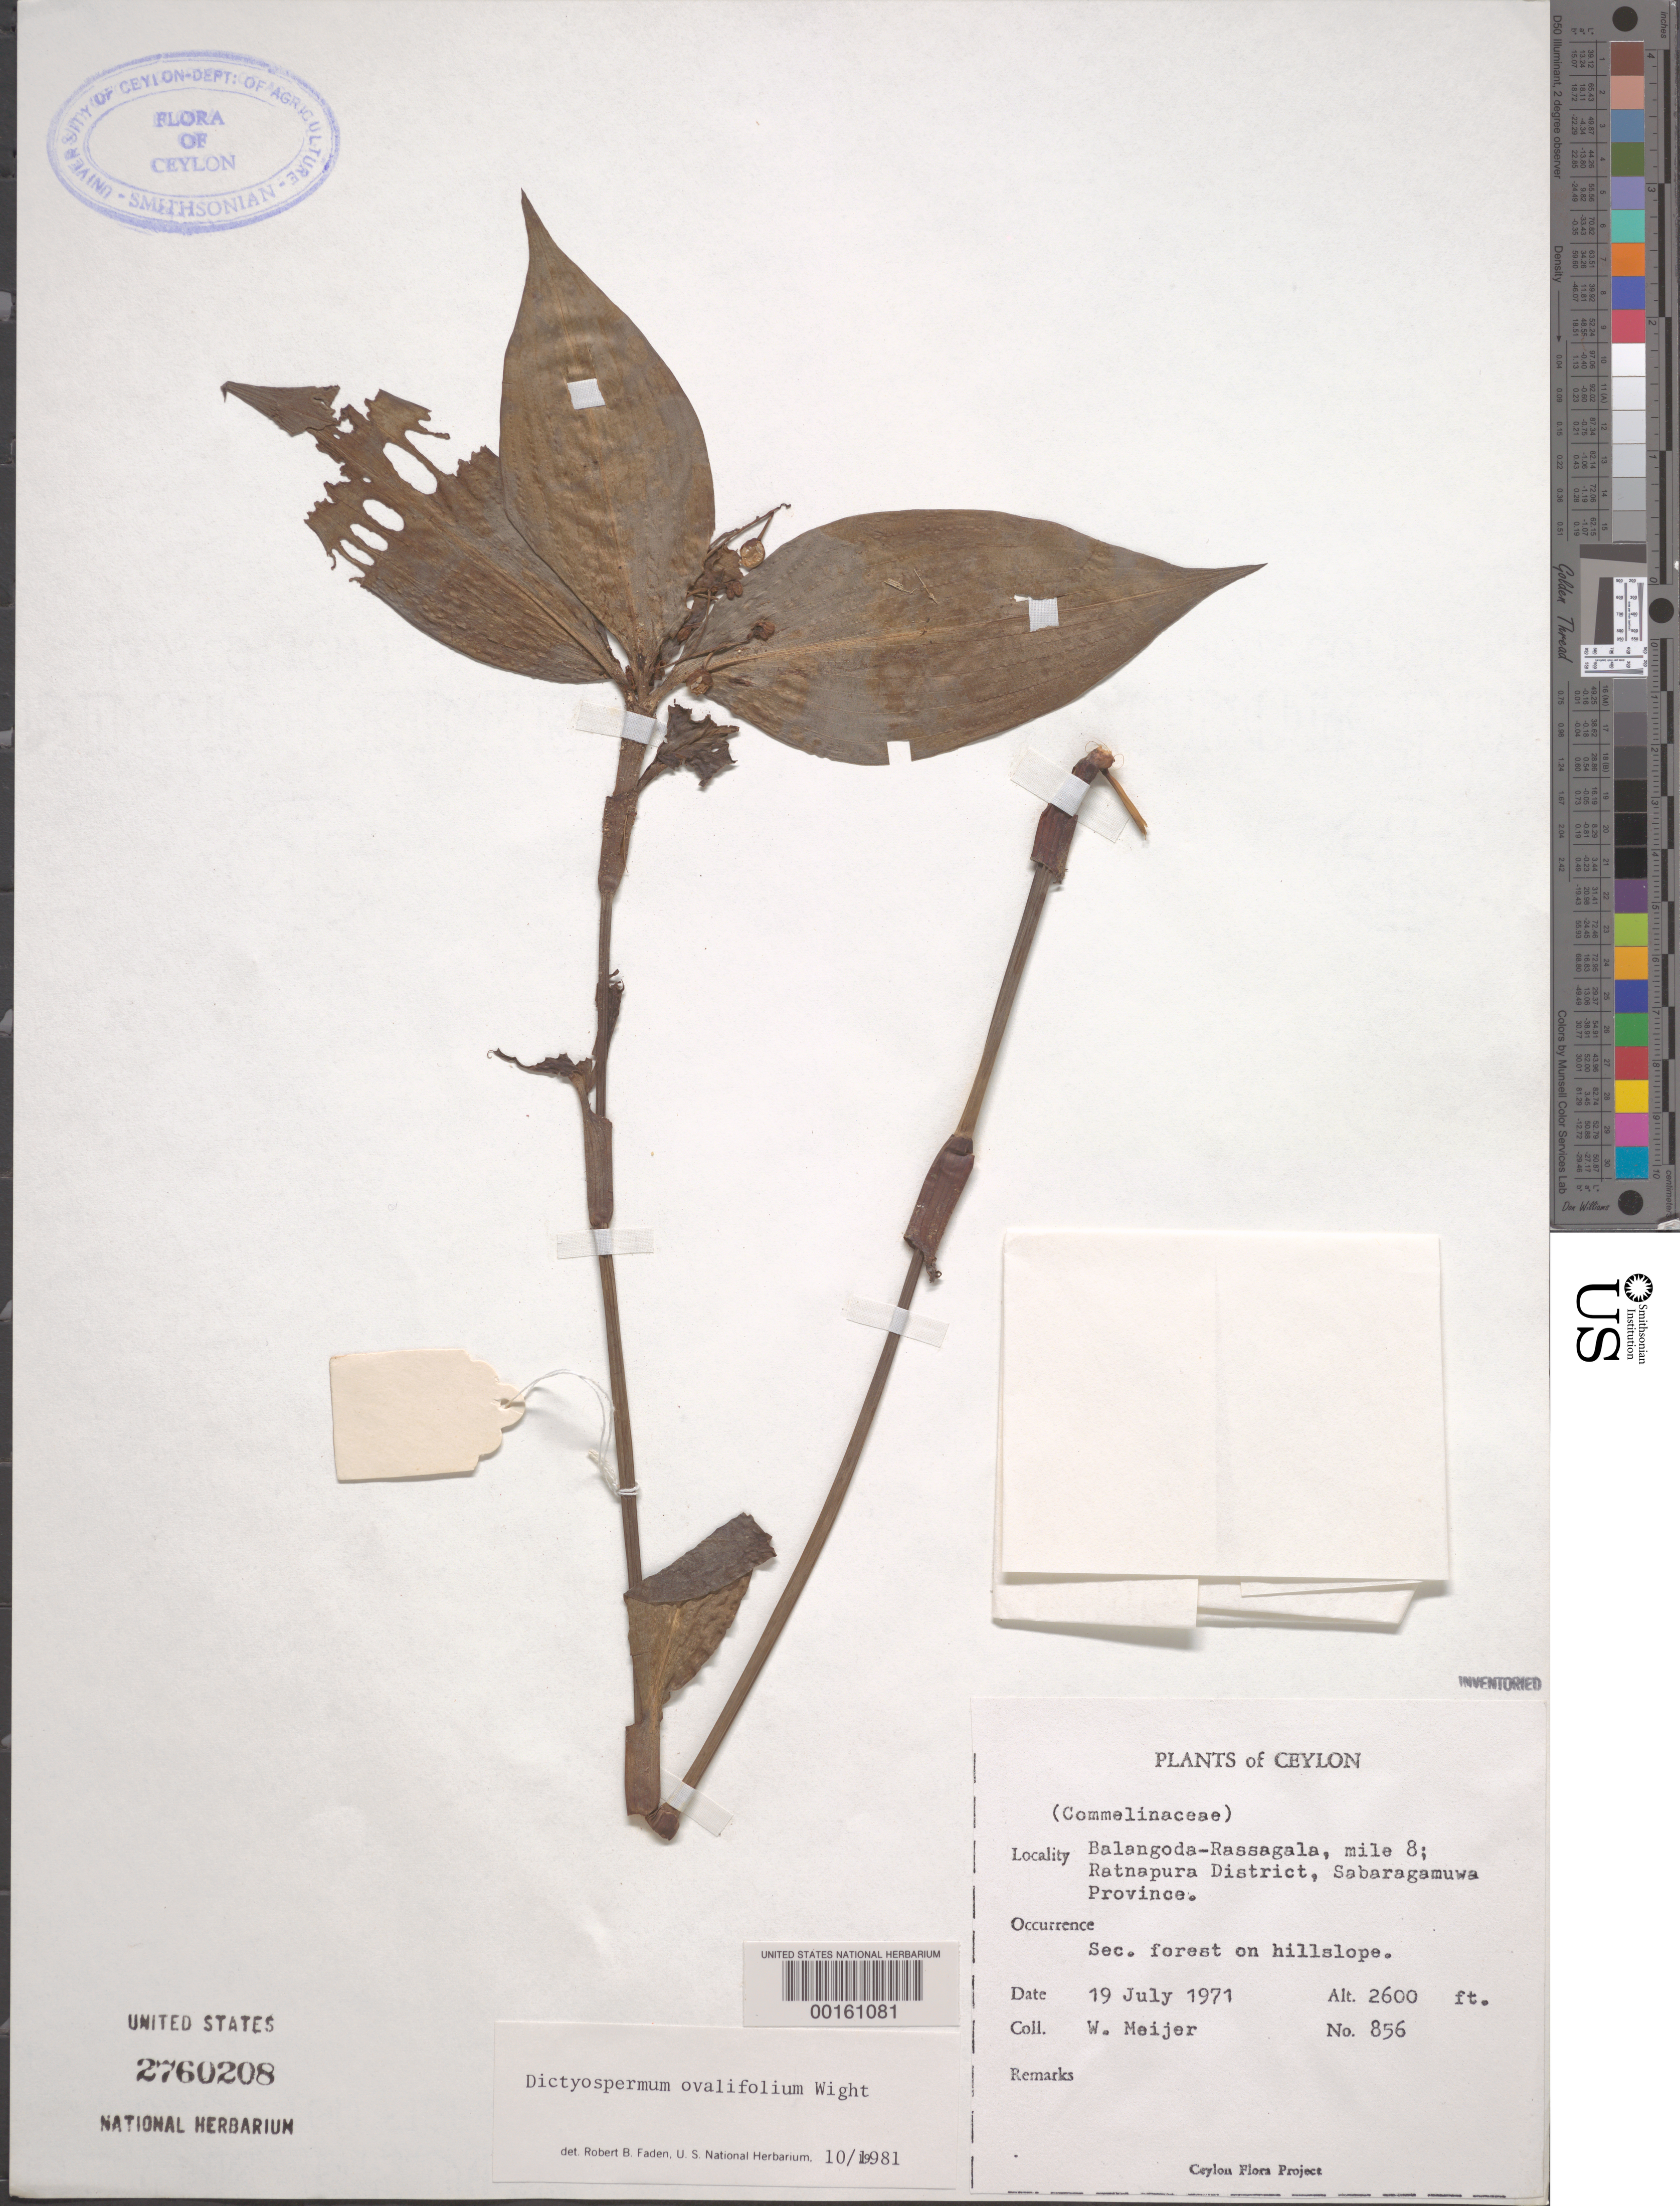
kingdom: Plantae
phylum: Tracheophyta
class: Liliopsida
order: Commelinales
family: Commelinaceae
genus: Dictyospermum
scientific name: Dictyospermum ovalifolium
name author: Wight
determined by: Faden, Robert B., (US), Smithsonian Institution - National Museum of Natural History (UNITED STATES)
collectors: W. Meijer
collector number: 856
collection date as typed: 19 Jul 1971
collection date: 1971-07-19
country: Sri Lanka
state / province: Sabaragamuwa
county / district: Ratnapura Dist.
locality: Balangoda-rassagala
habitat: Slope; secondary forest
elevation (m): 793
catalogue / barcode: US 2760208